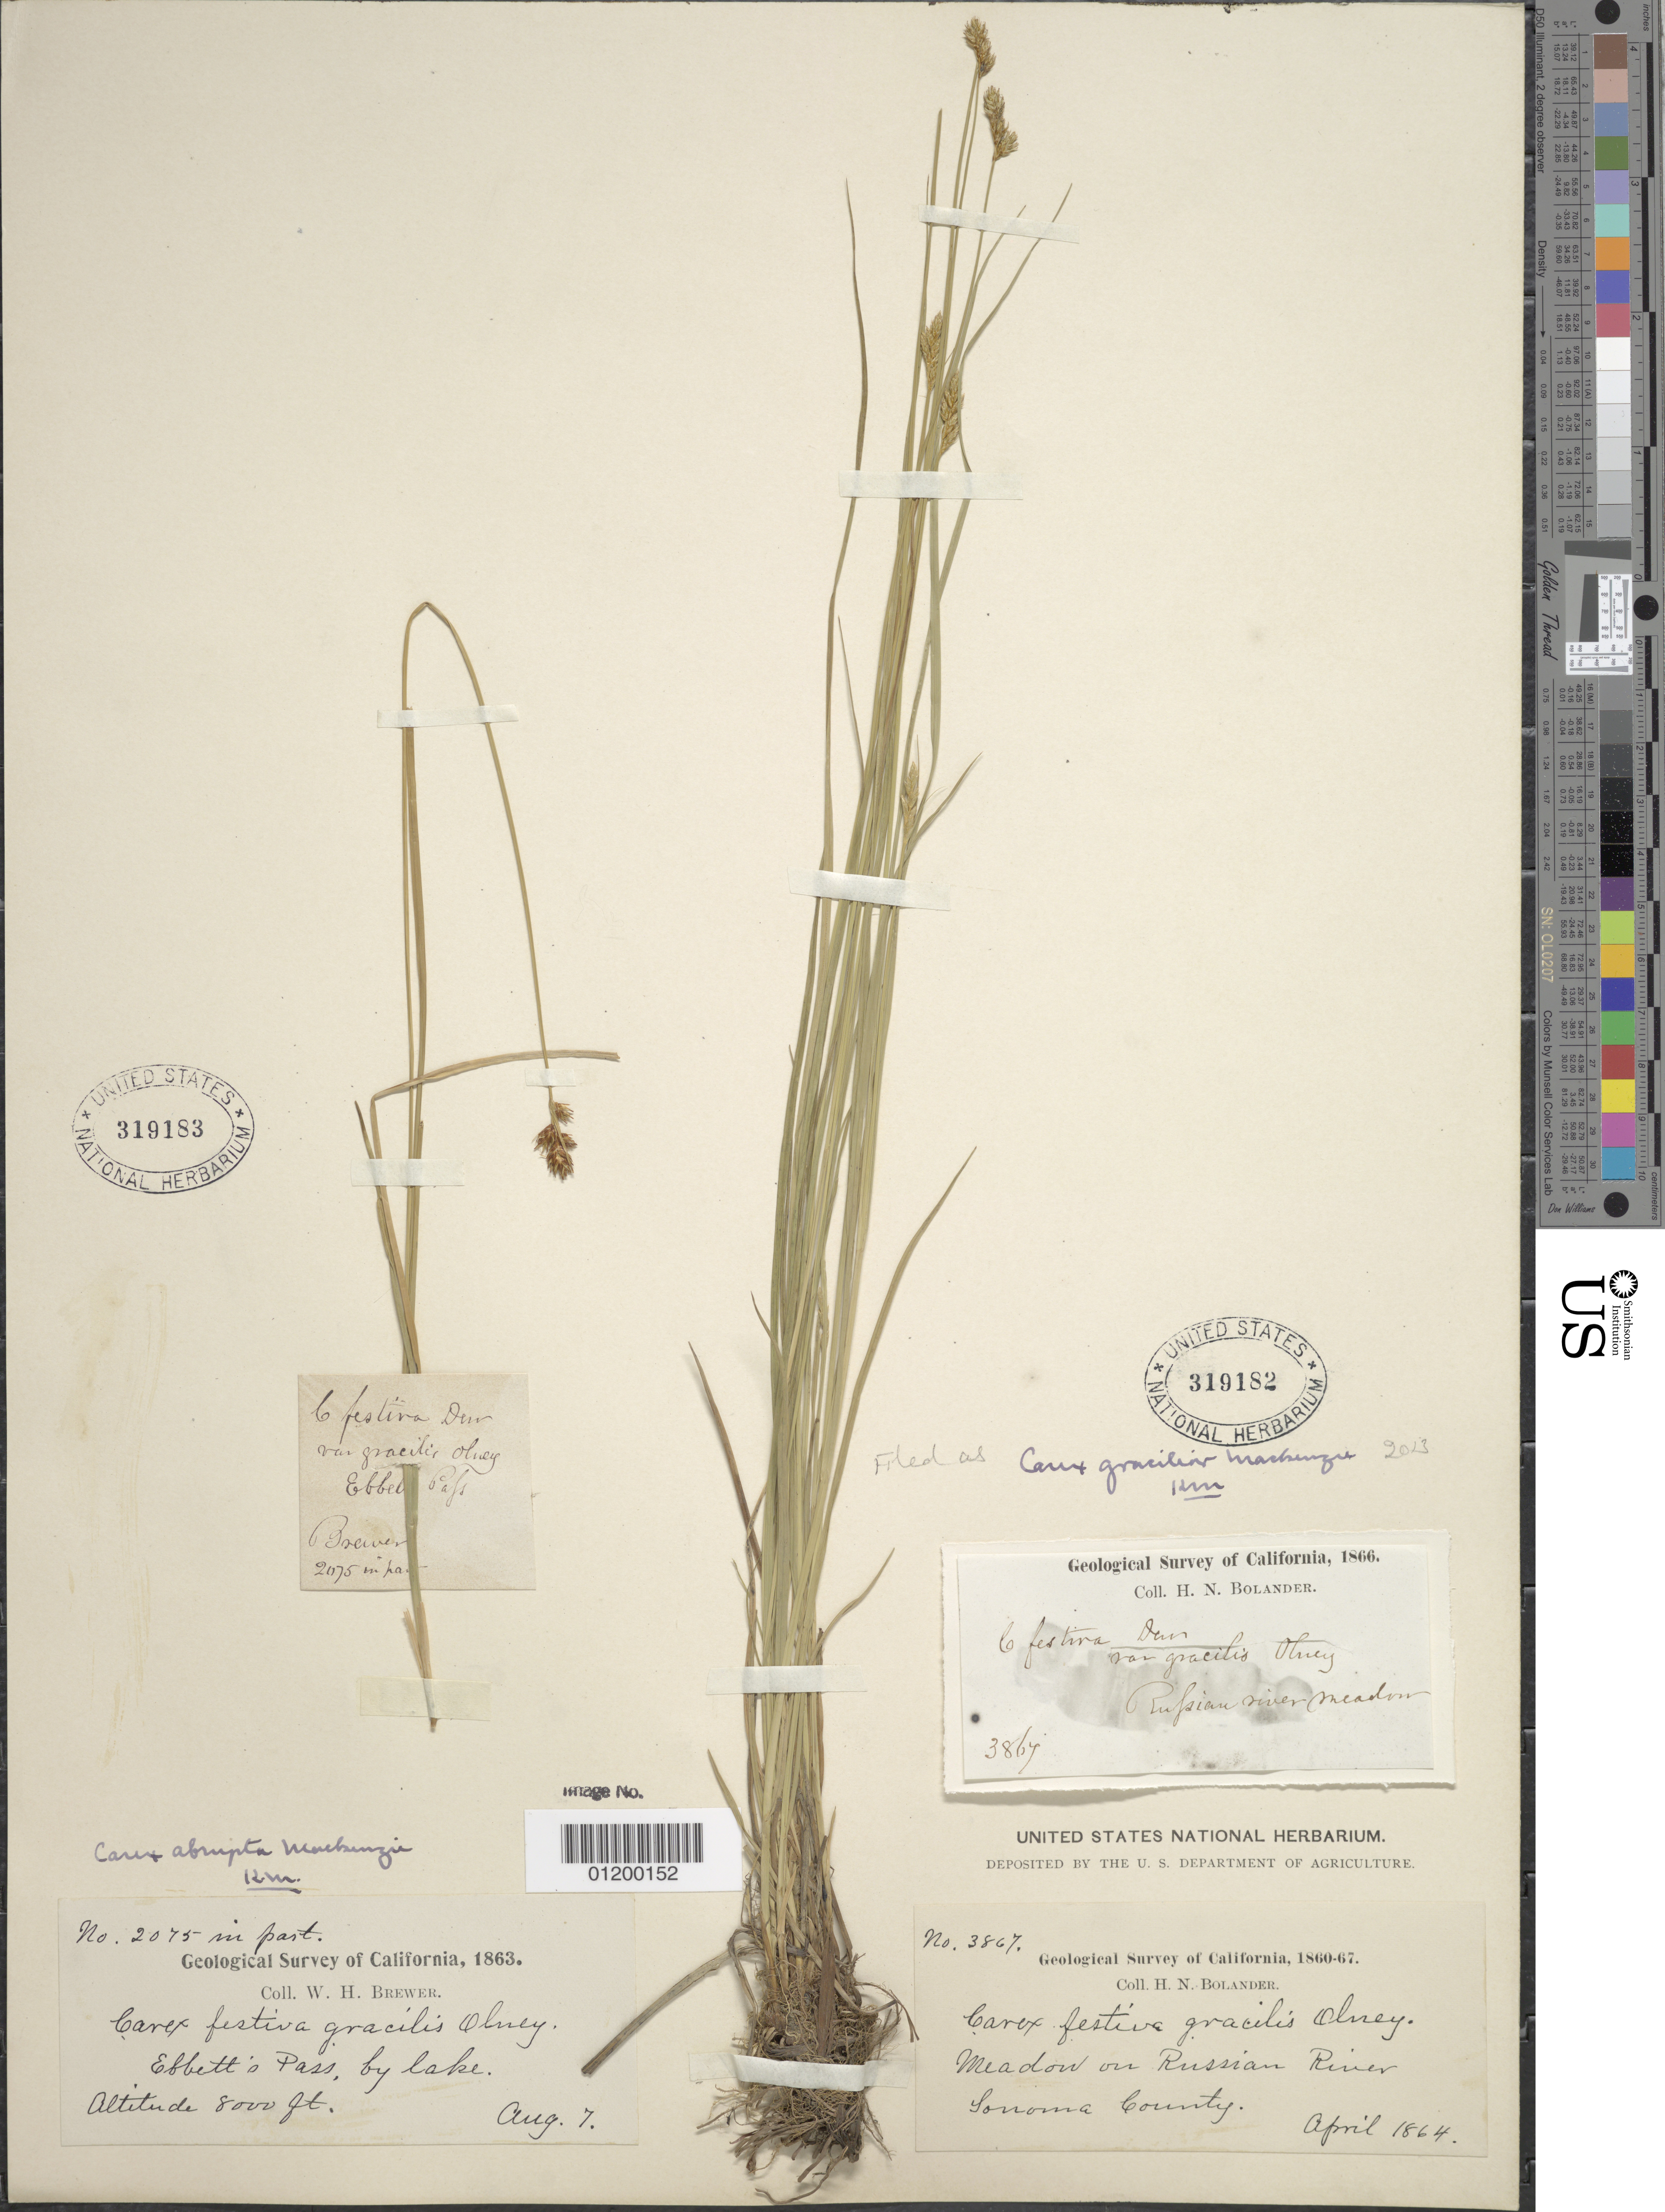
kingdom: Plantae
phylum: Tracheophyta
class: Liliopsida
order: Poales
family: Cyperaceae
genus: Carex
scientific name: Carex gracilior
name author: Mack.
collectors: H. Bolander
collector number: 3867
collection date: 1864-04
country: United States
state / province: California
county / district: Sonoma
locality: Meadow on Russian River.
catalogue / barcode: US 319182